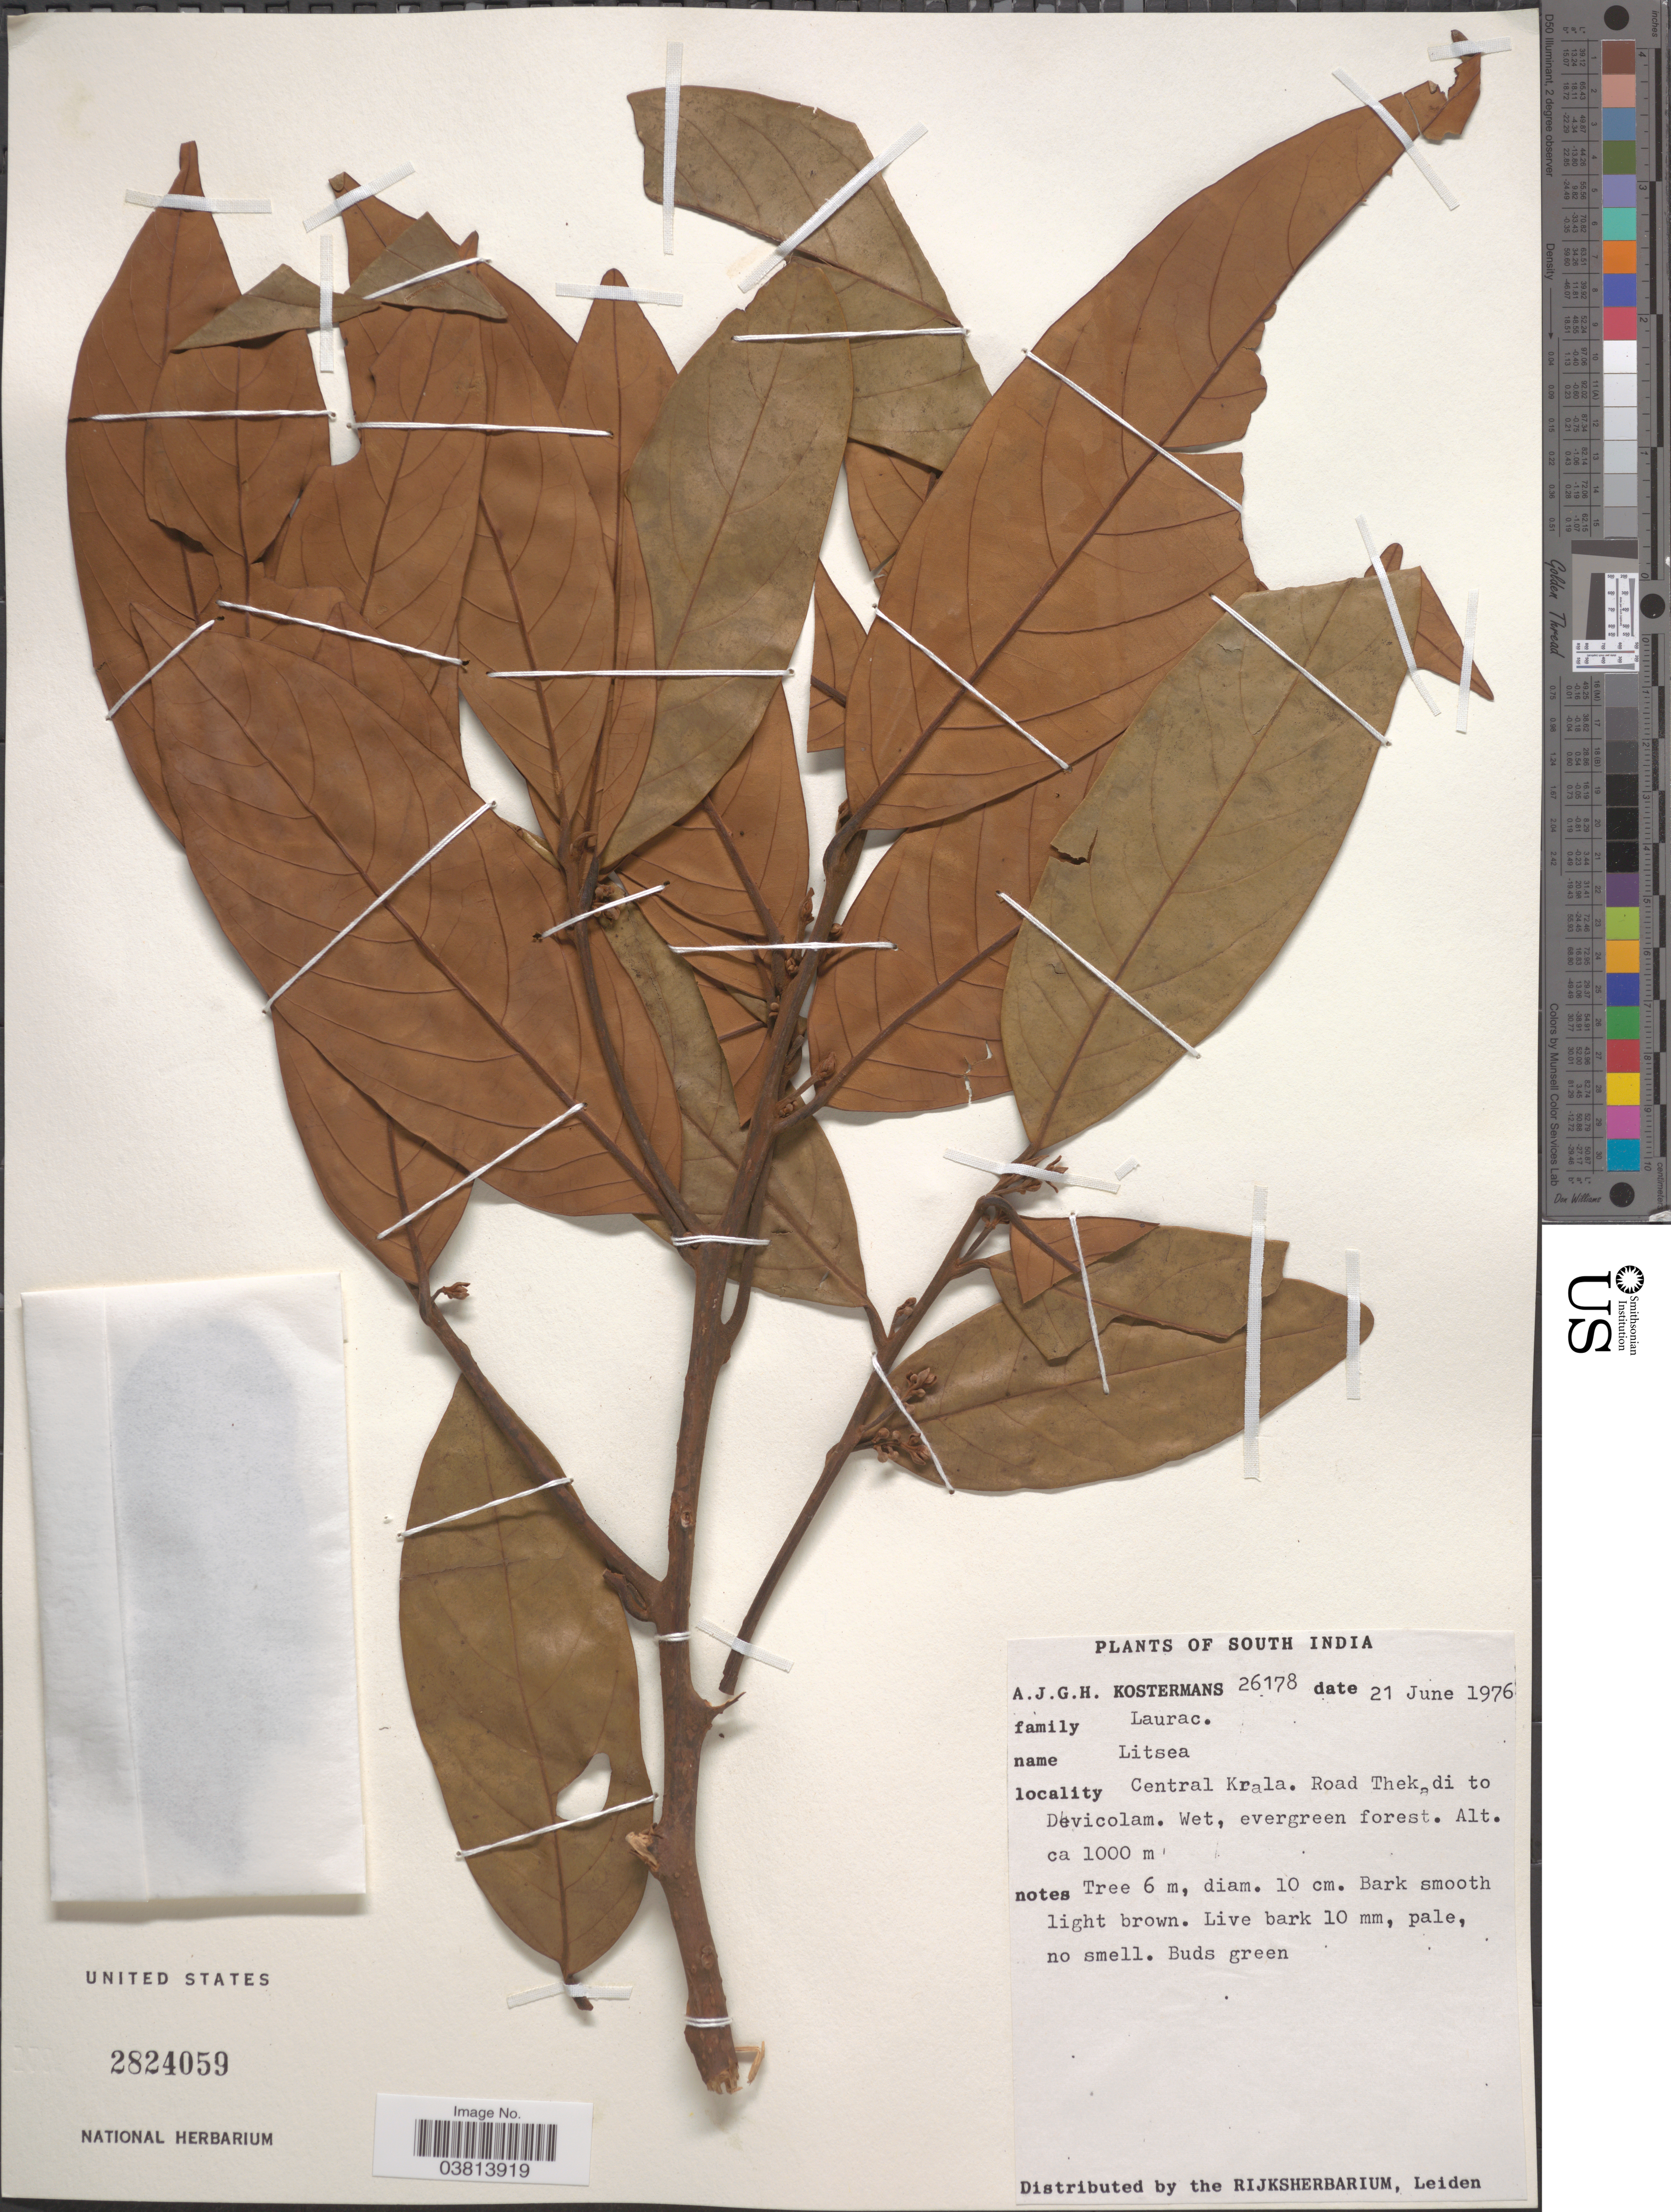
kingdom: Plantae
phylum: Tracheophyta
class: Magnoliopsida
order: Laurales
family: Lauraceae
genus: Litsea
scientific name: Litsea sp.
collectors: A. J. G. Kostermans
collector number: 26178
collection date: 1976-06-21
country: India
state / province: Kerala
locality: South India. Central Krala. Road Thekadi to Devicolam.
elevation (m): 1000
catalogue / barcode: US 2824059